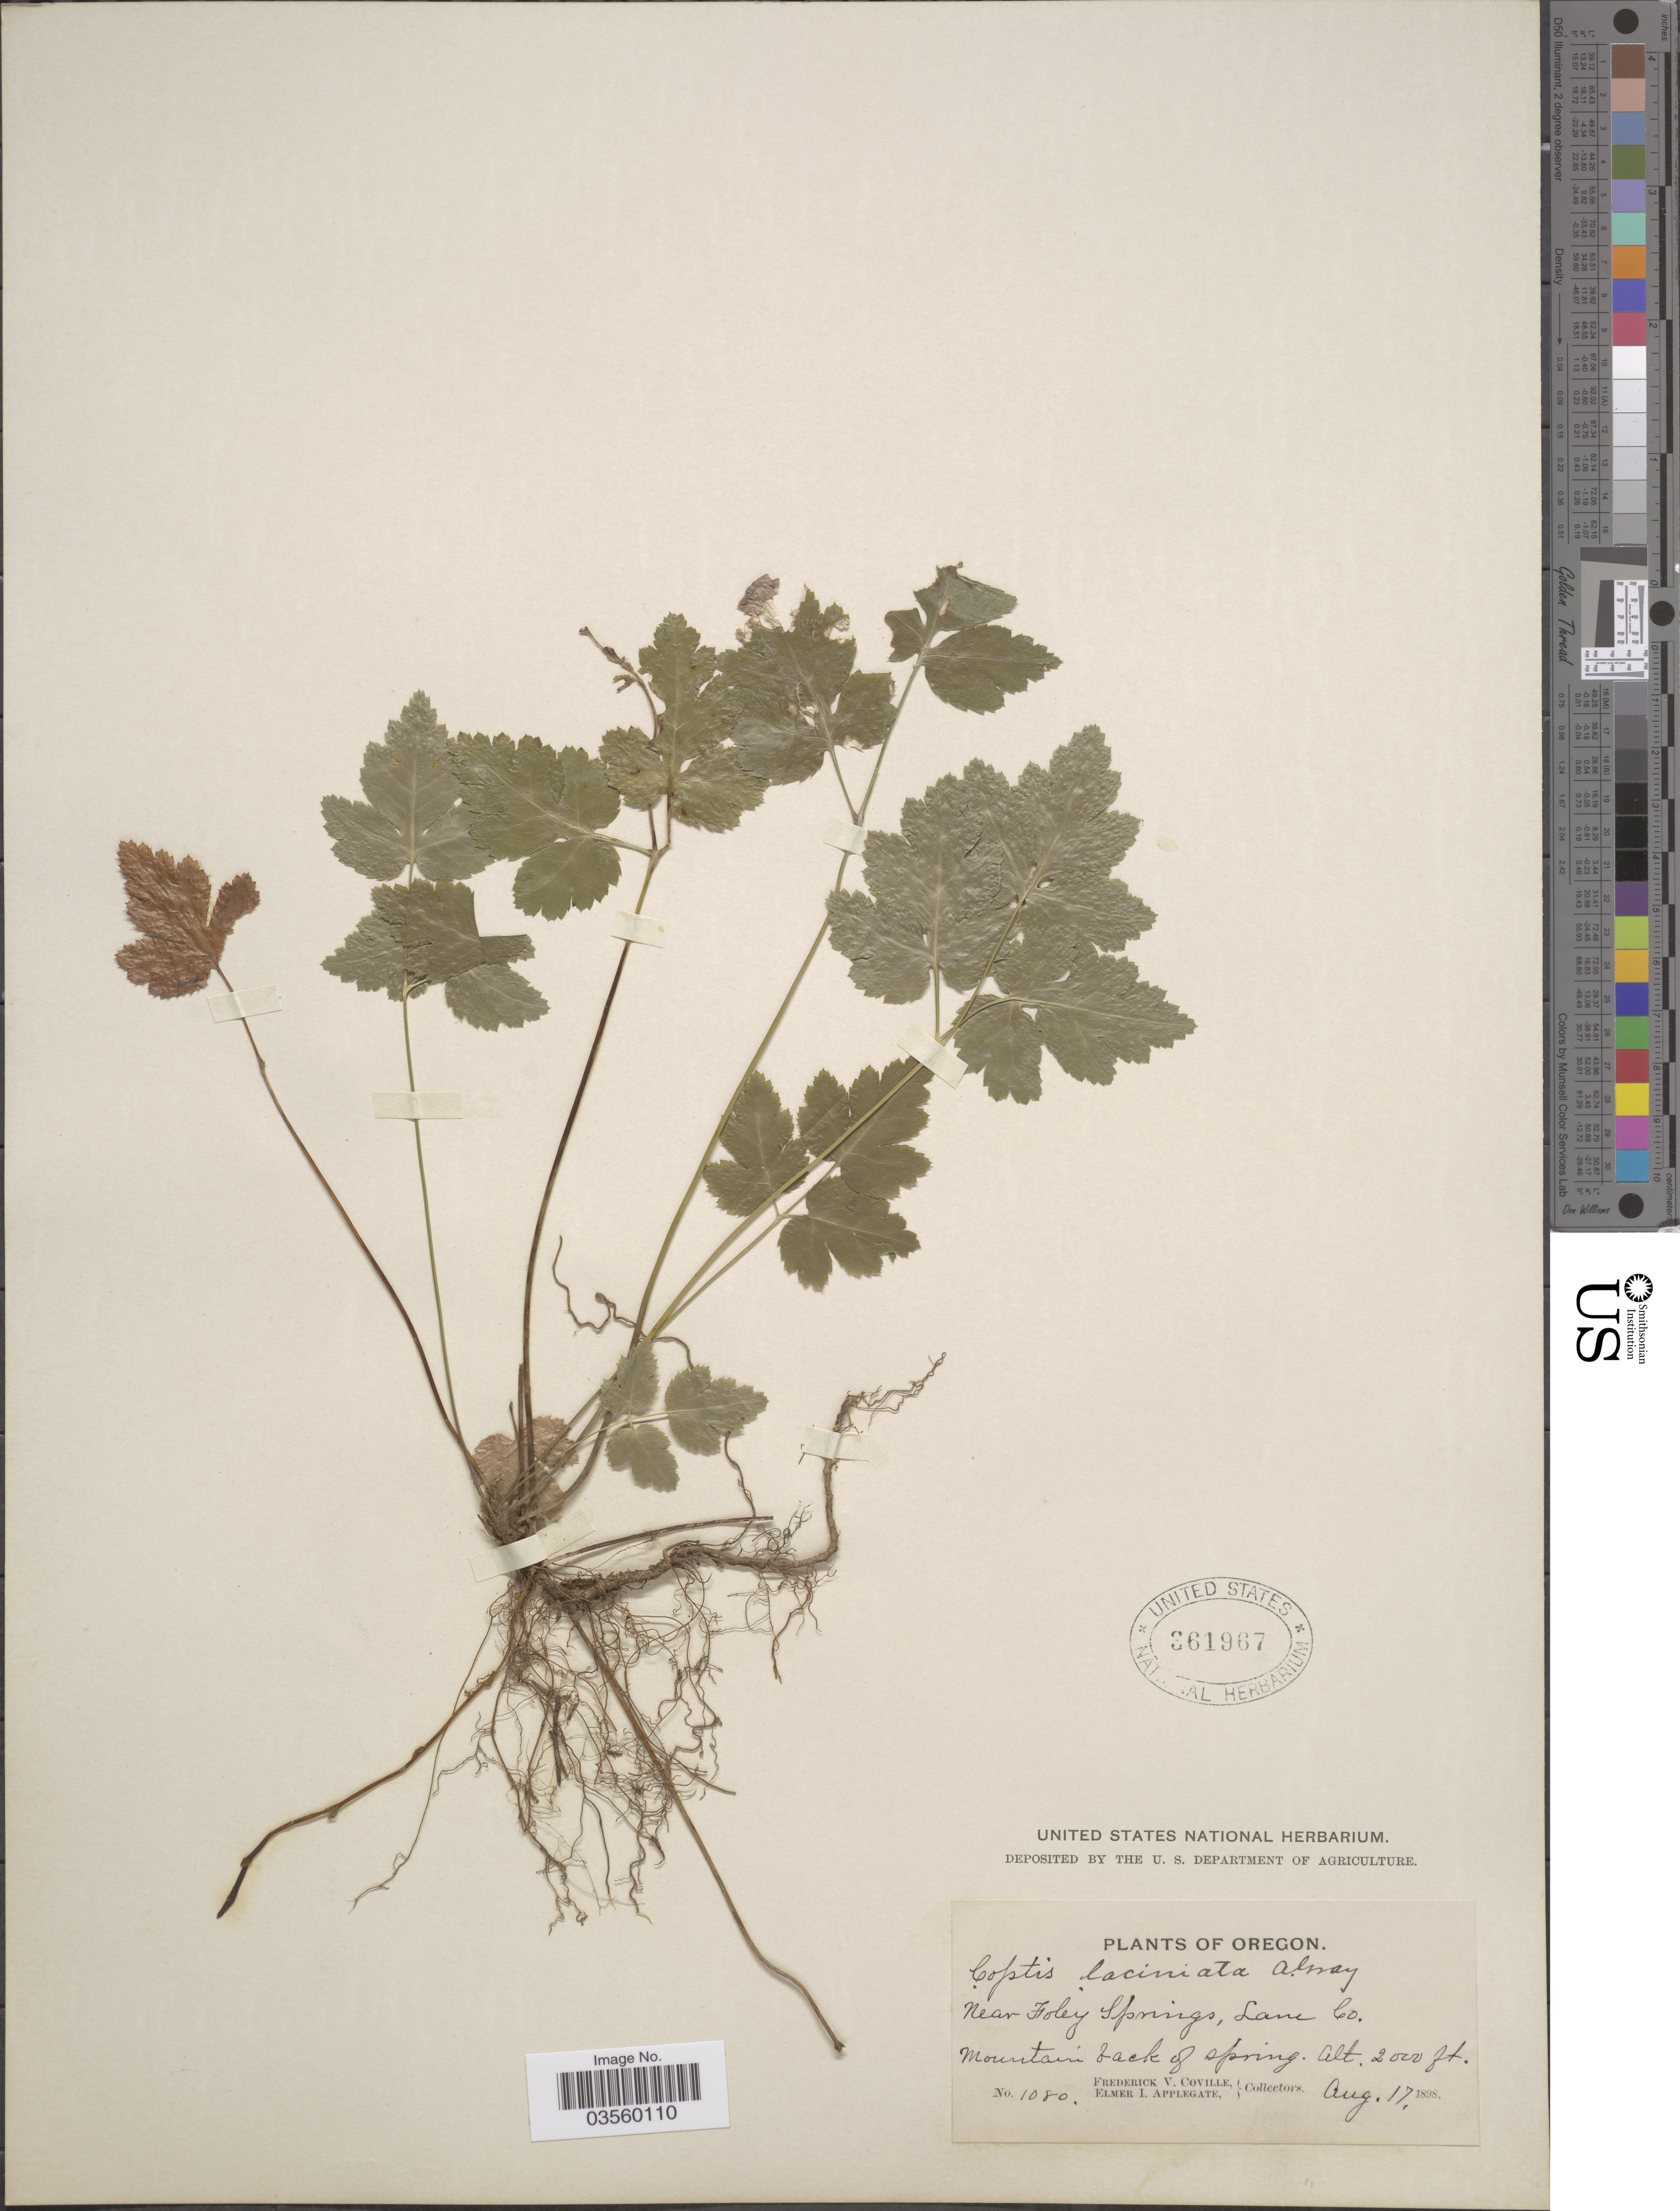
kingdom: Plantae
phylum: Tracheophyta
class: Magnoliopsida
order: Ranunculales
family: Ranunculaceae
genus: Coptis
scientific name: Coptis laciniata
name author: A. Gray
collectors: F. V. Coville & E. I. Applegate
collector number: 1080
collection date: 1898-08-17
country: United States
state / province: Oregon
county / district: Lane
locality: Near Foley Springs, Lane Co. Mountain back of spring.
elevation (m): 610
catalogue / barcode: US 361967